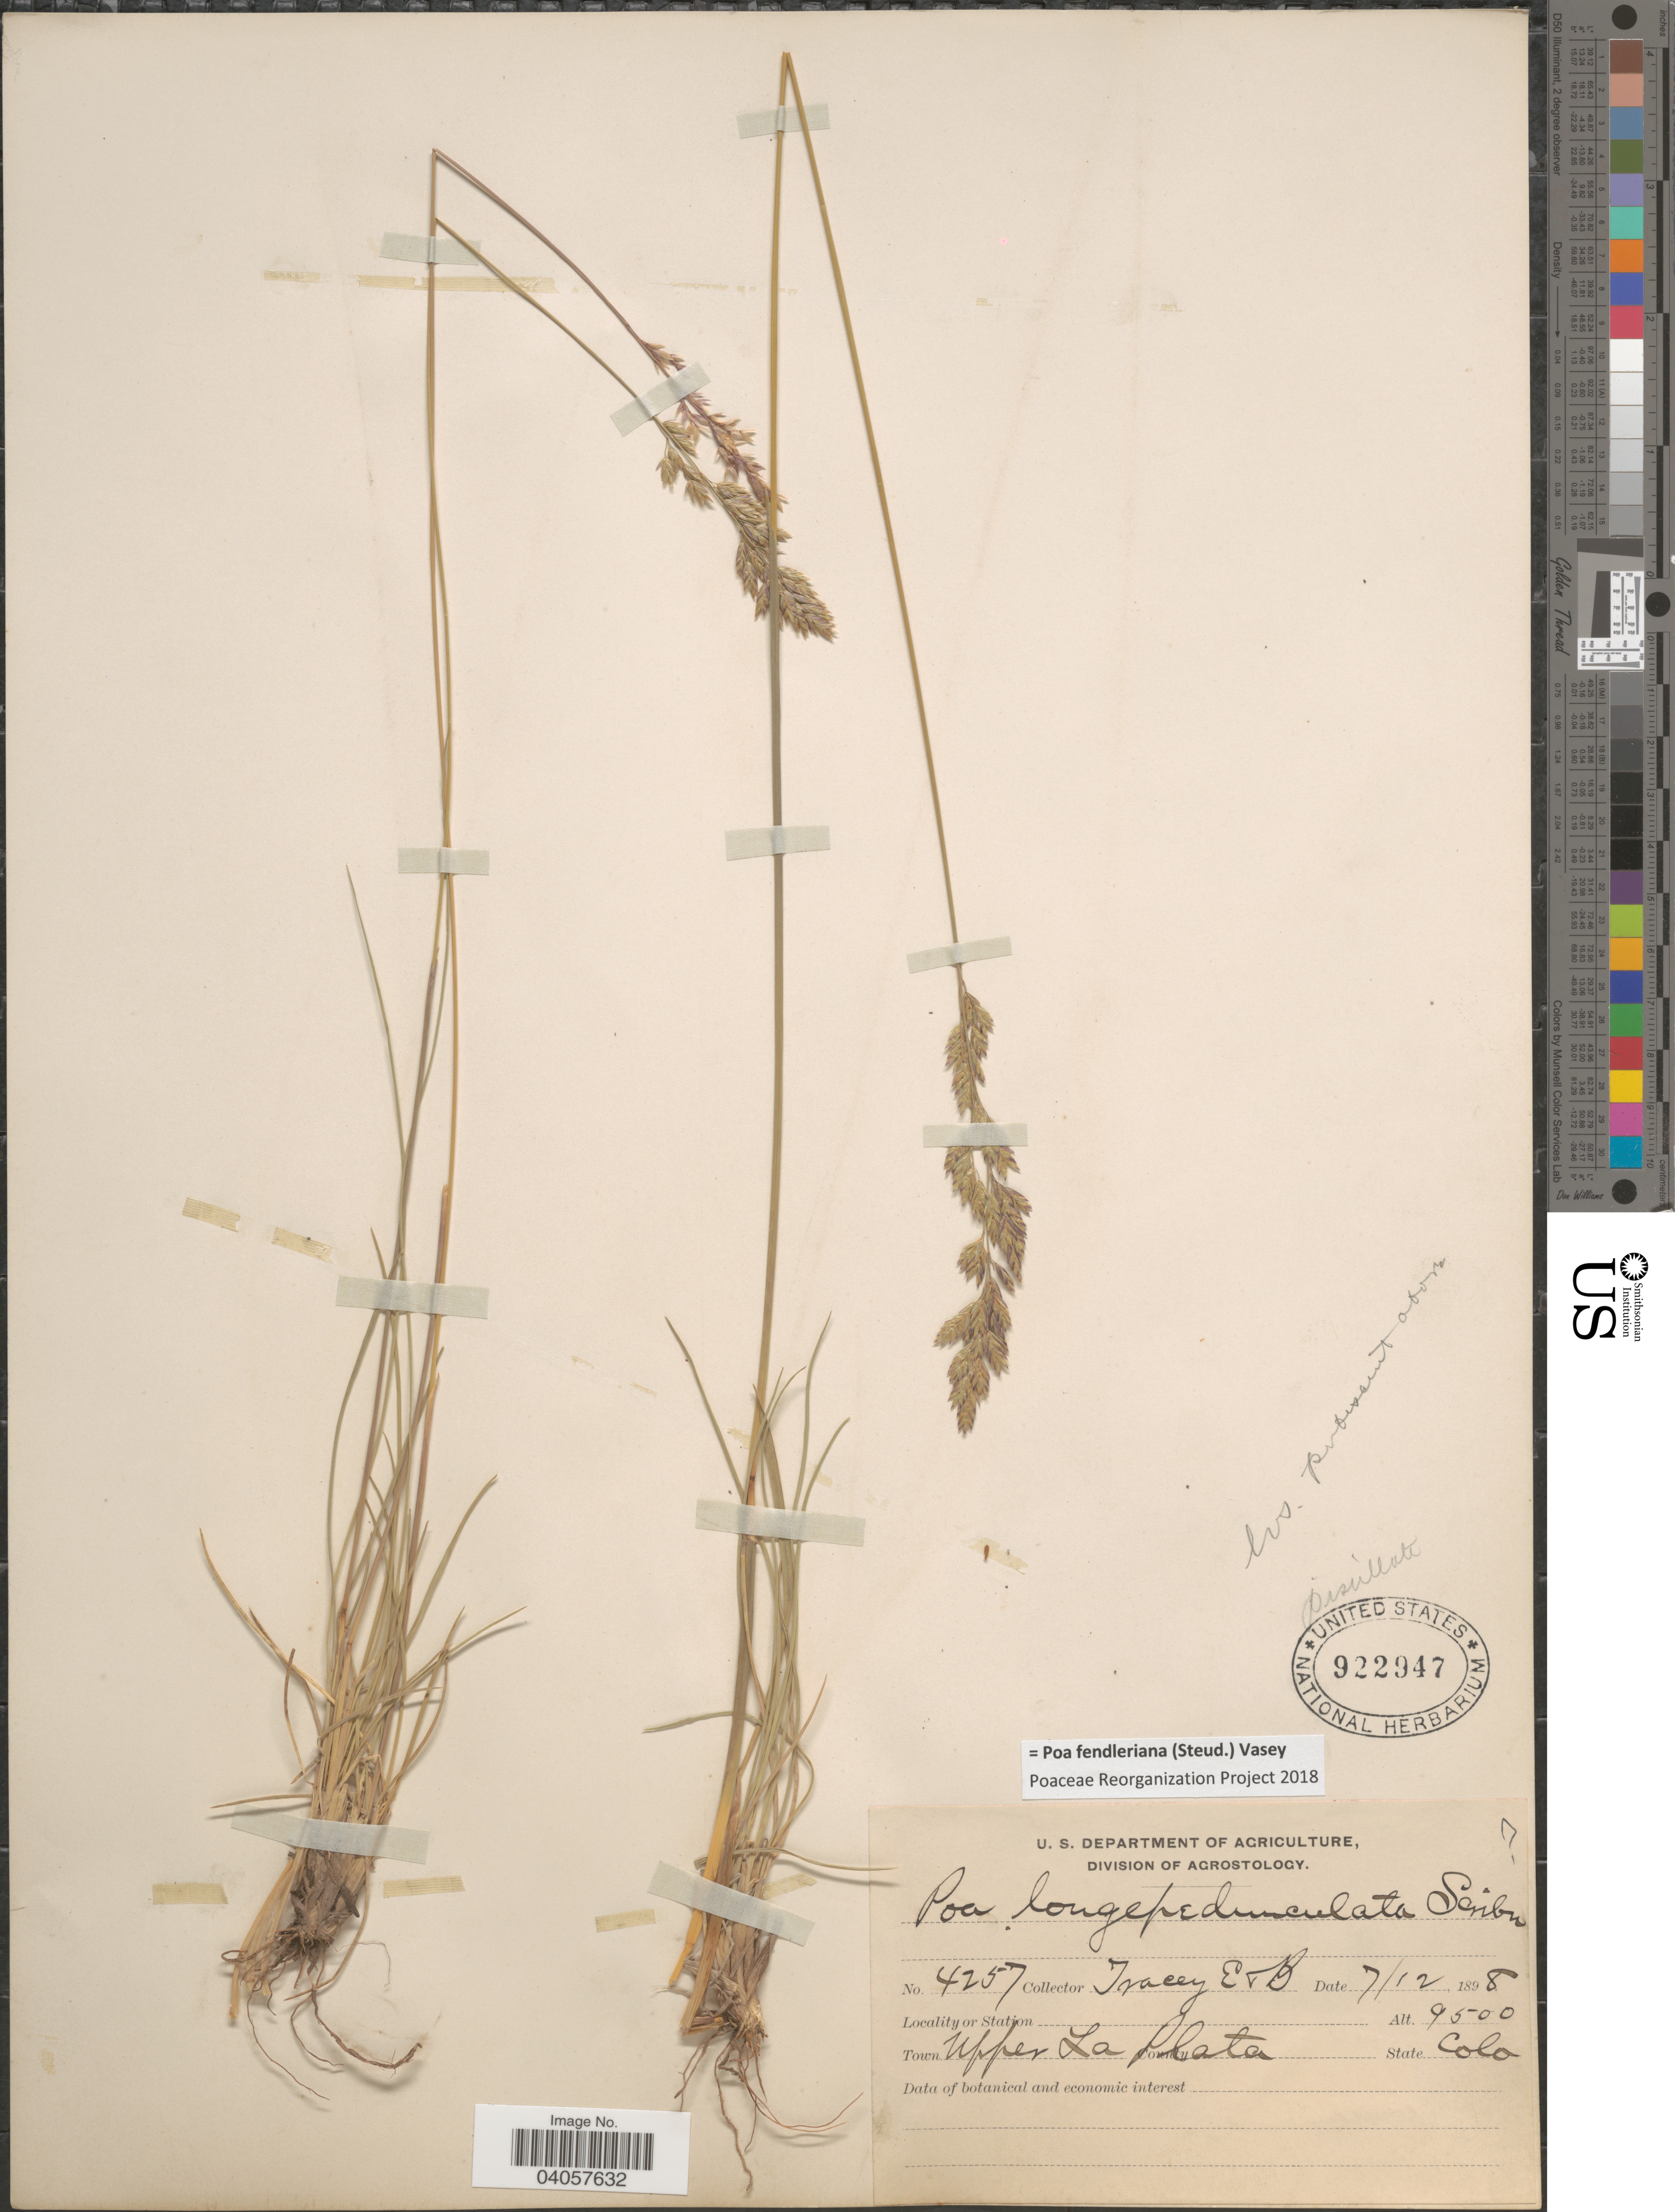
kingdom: Plantae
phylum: Tracheophyta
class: Liliopsida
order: Poales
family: Poaceae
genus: Poa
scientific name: Poa fendleriana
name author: (Steud.) Vasey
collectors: E. Tracey & B. Tracey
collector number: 4257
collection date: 1898-07-12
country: United States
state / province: Colorado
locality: Town Upper La Plata.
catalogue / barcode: US 922947